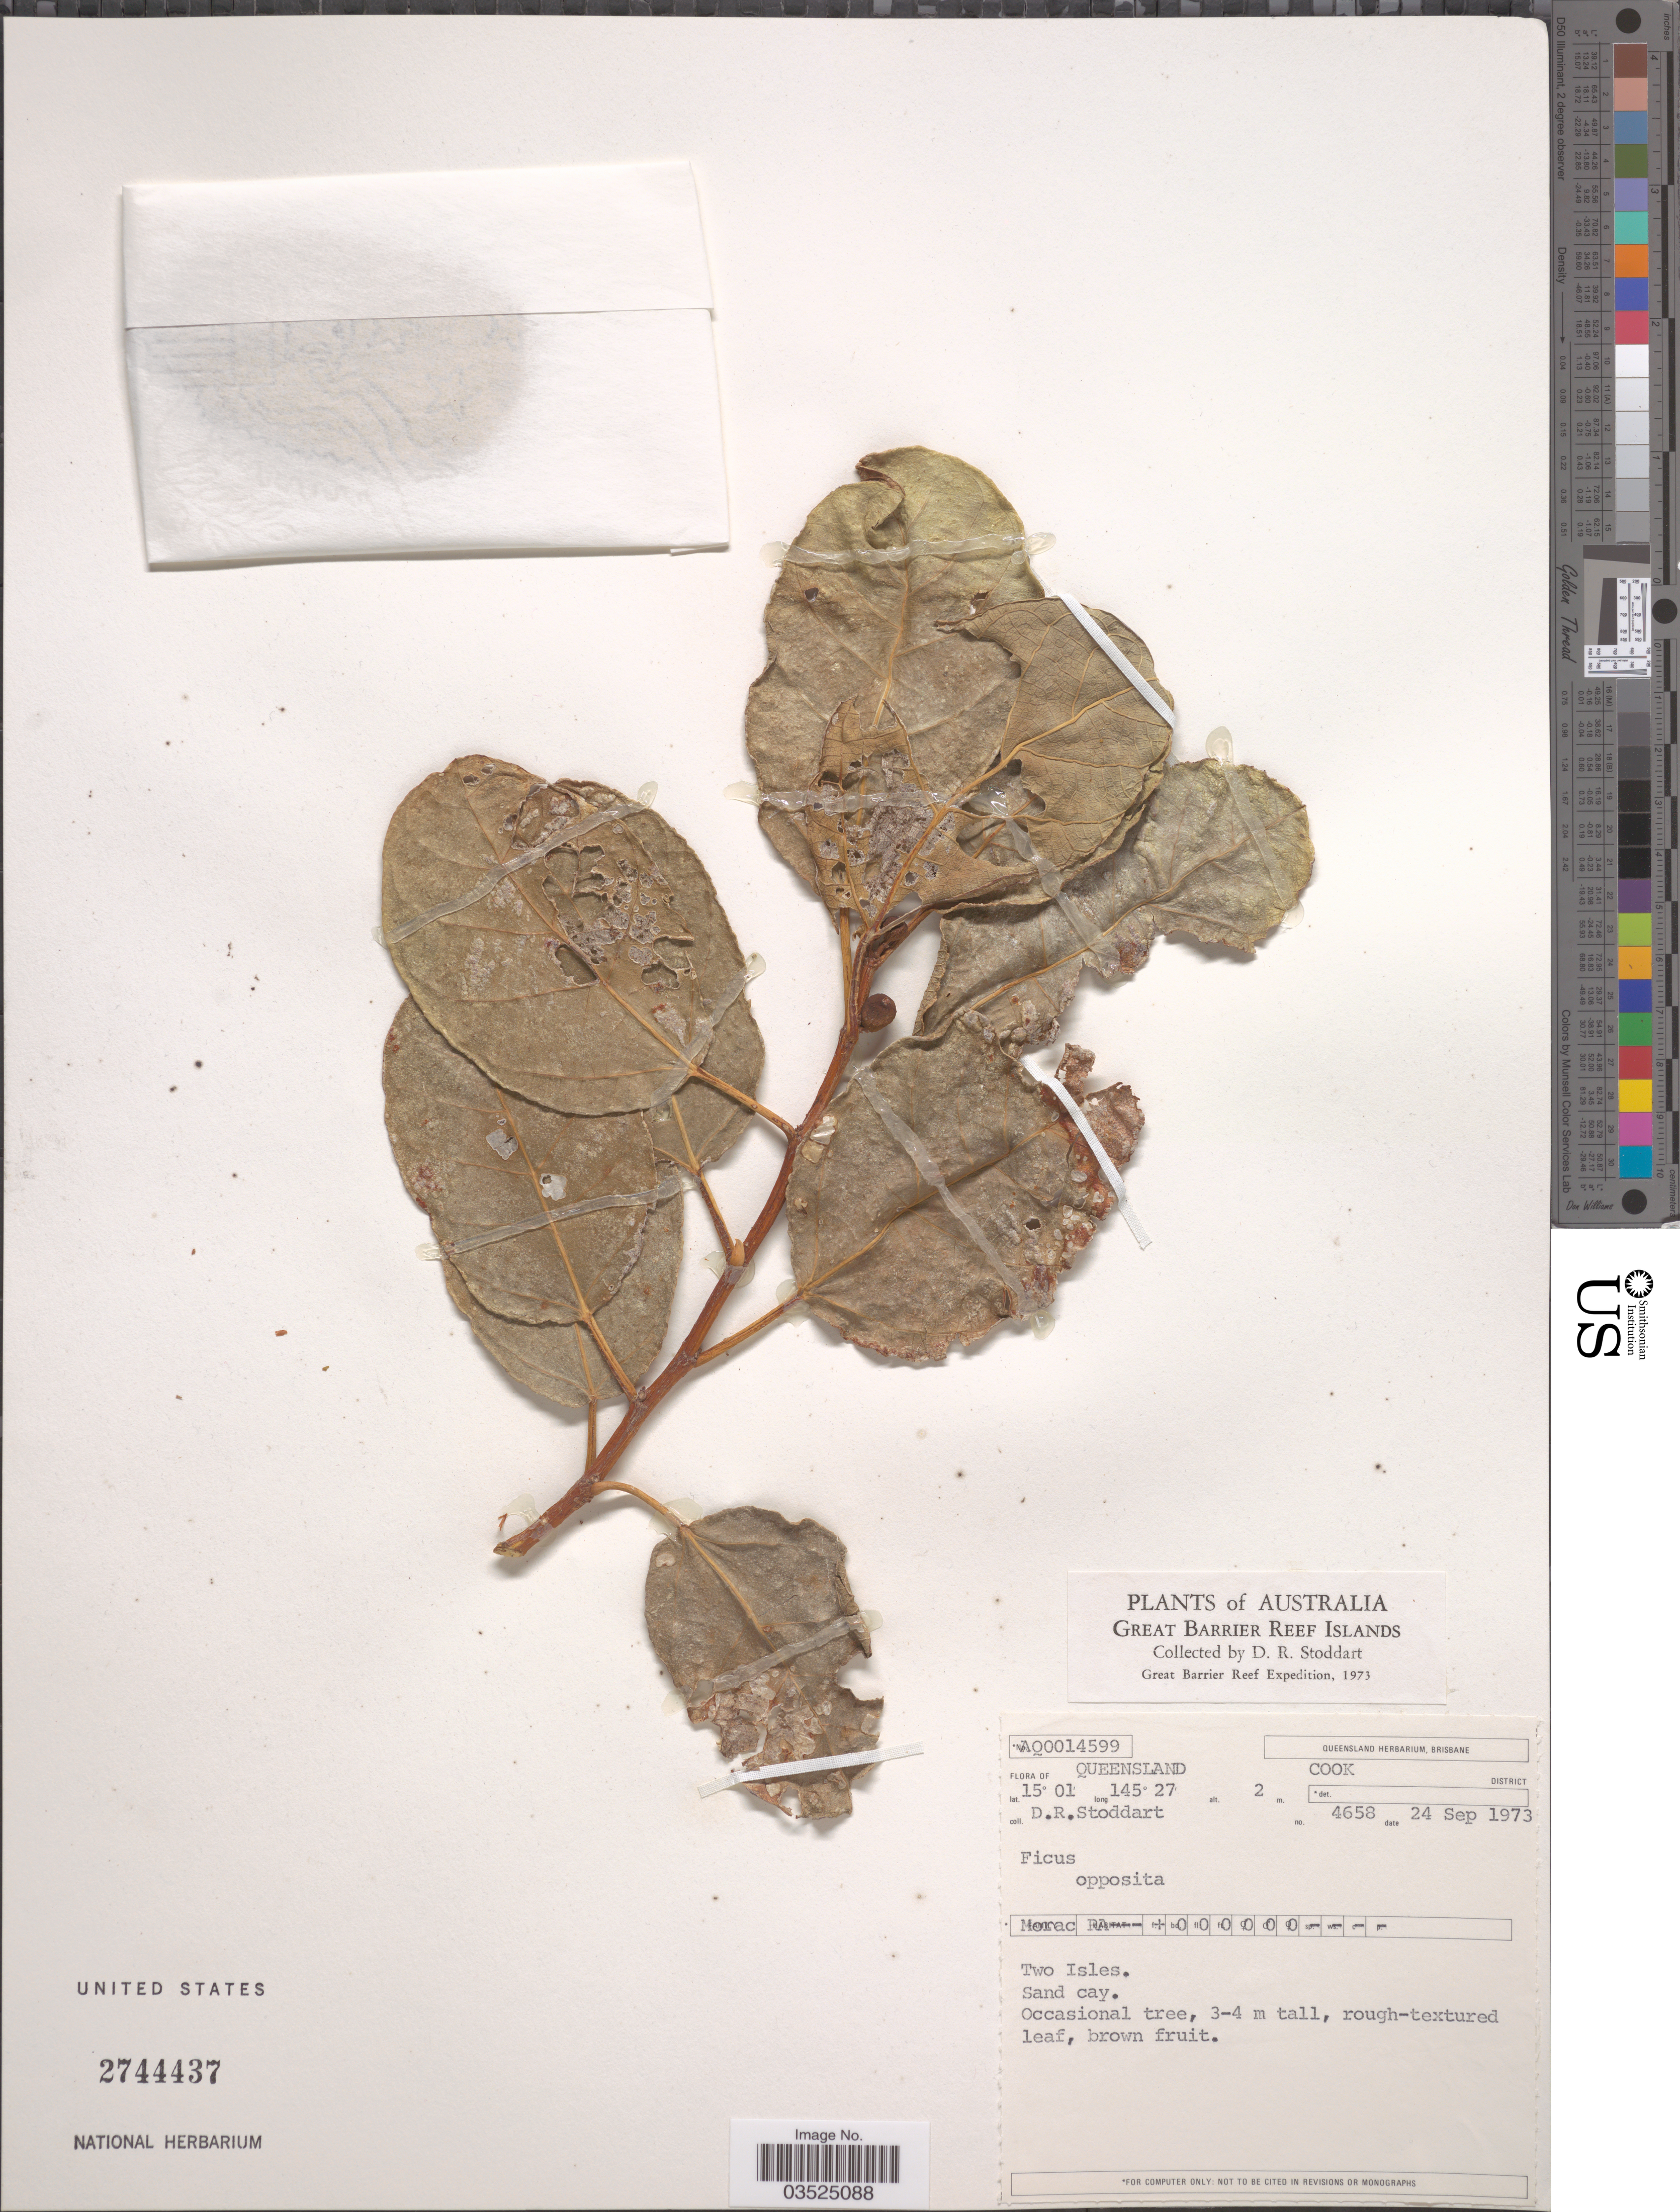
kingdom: Plantae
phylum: Tracheophyta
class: Magnoliopsida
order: Rosales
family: Moraceae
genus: Ficus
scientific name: Ficus opposita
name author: Miq.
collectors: D. R. Stoddart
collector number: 4658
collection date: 1973-09-24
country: Australia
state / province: Queensland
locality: Great Barrier Reef Islands. Cook District. Two Isles. Sand cay.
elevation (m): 2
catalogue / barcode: US 2744437